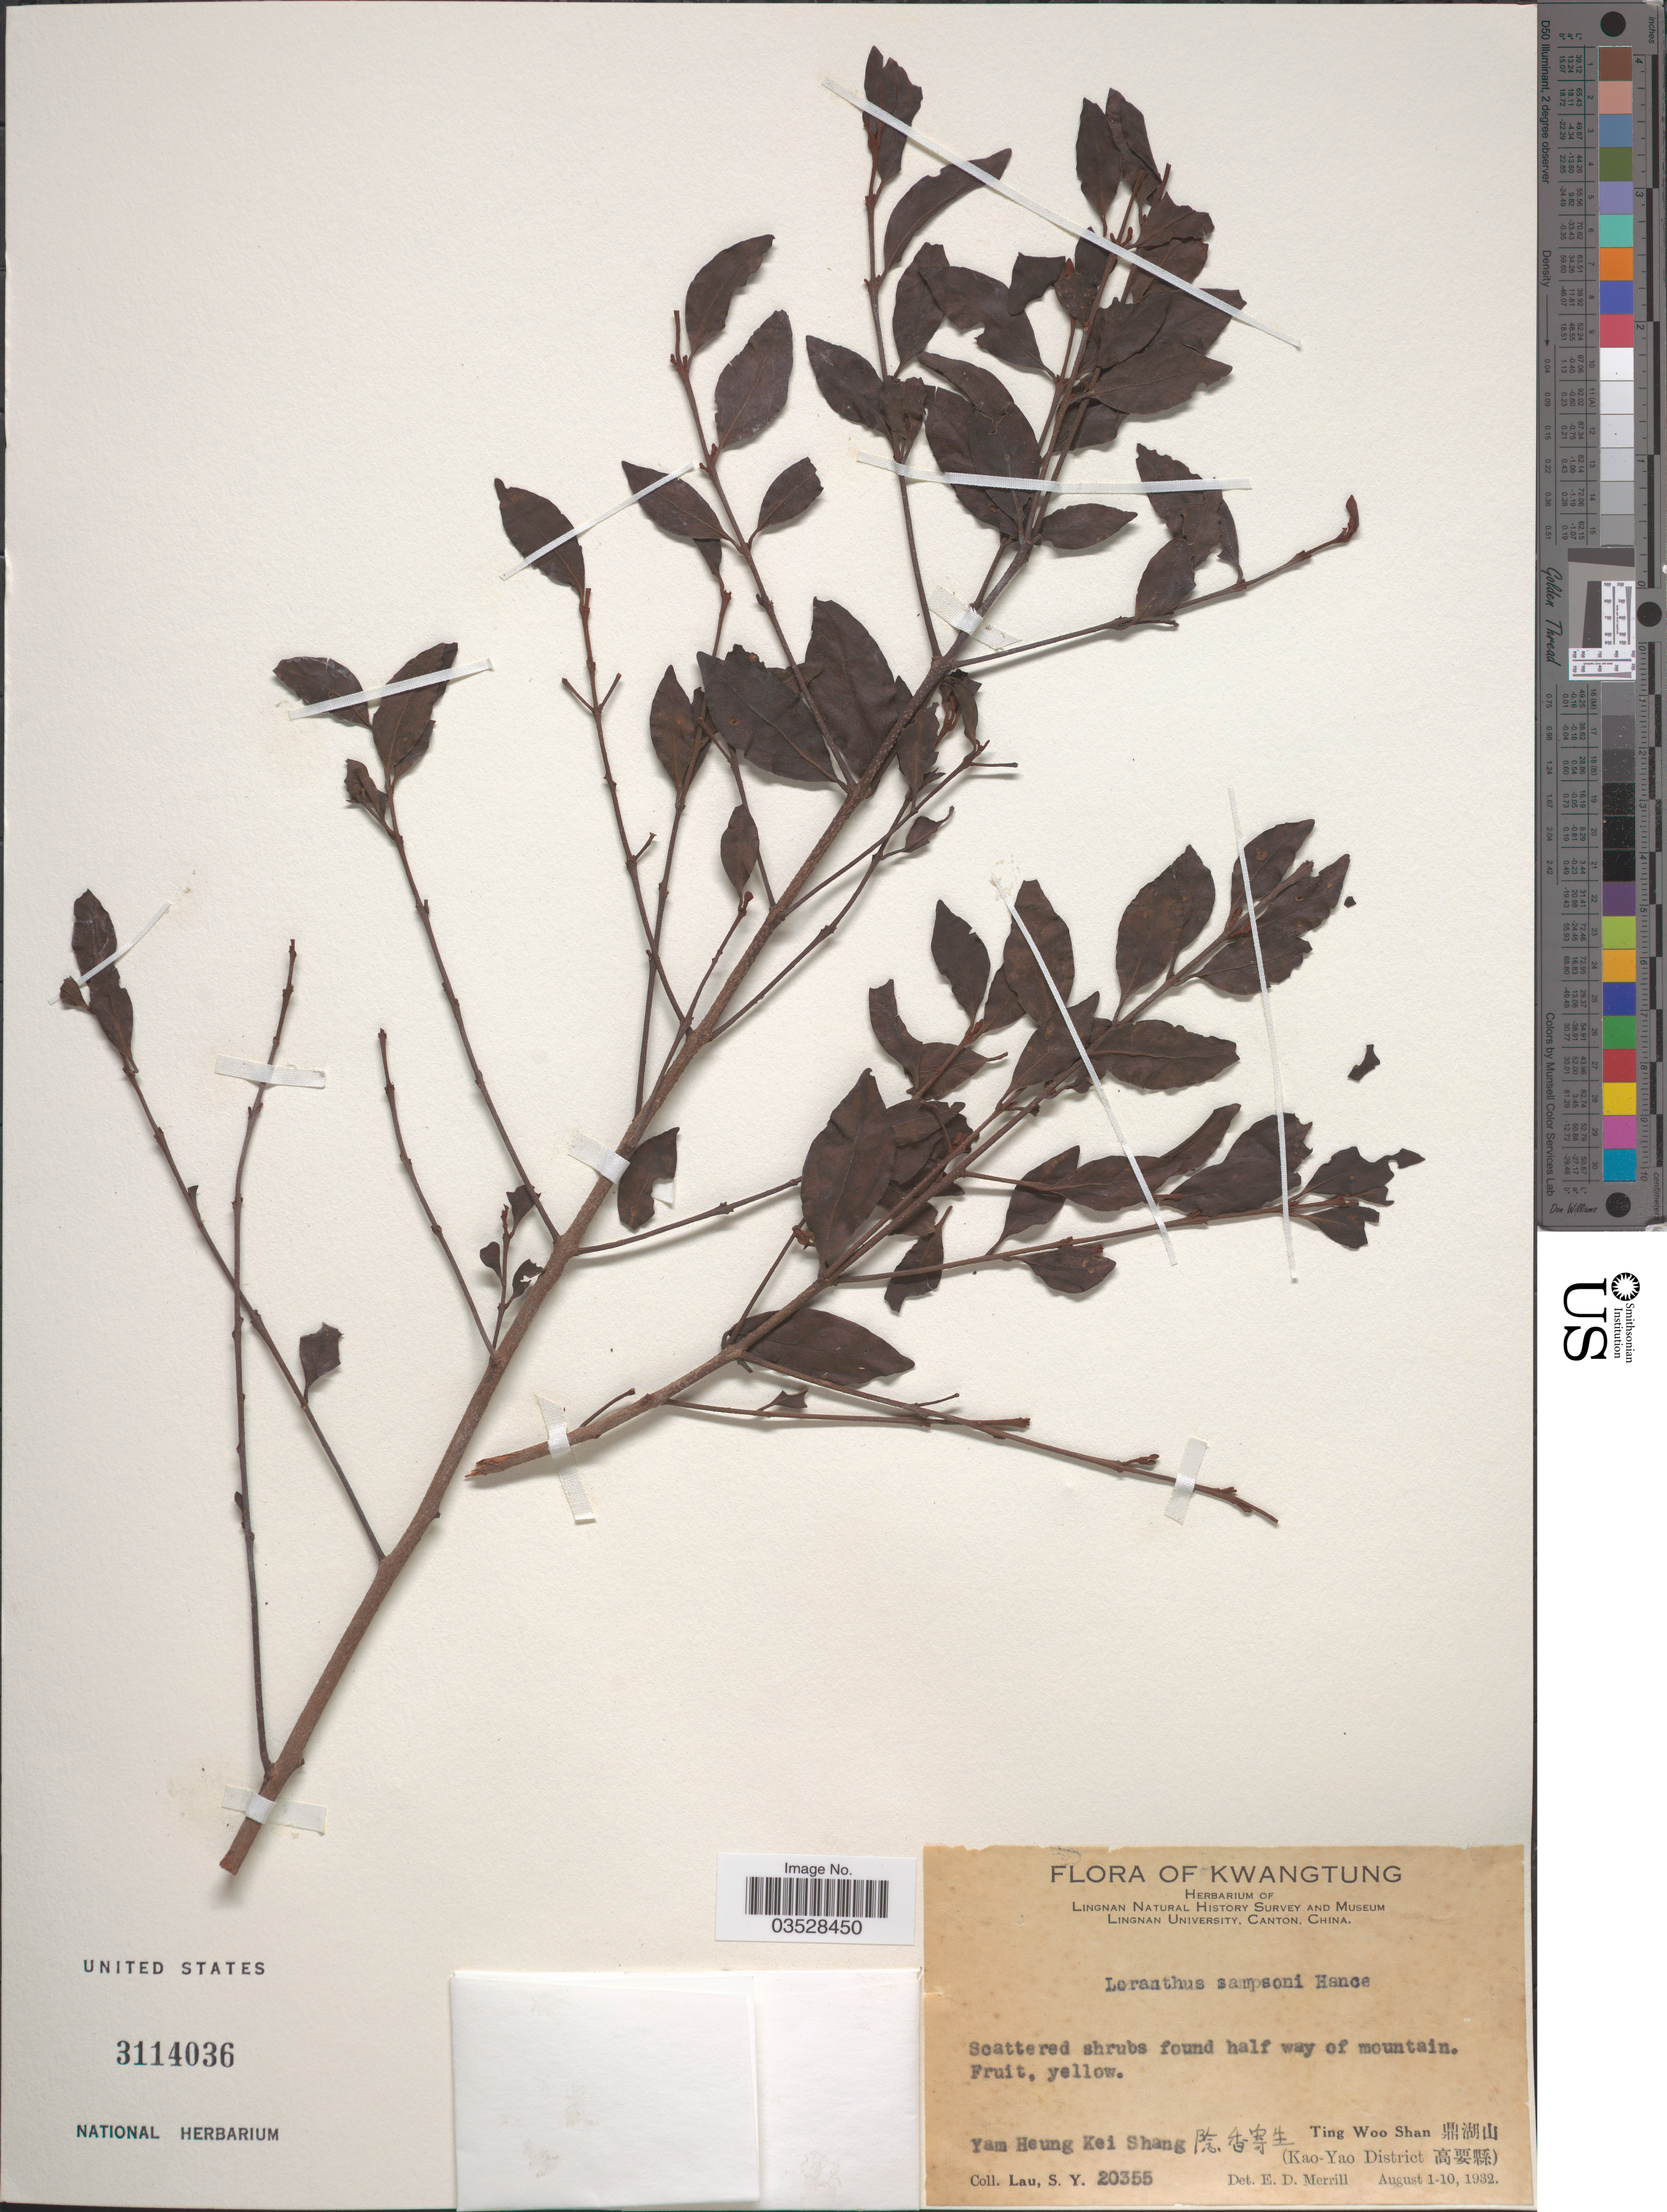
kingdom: Plantae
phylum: Tracheophyta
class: Magnoliopsida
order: Santalales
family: Loranthaceae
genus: Loranthus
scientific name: Loranthus sampsonii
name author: Hance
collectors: S. Y. Lau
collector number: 20355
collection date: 1932-08-01/1932-08-10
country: China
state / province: Guangdong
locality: Kwangtung. Yam Heung Kei Shang X. Ting Woo Shan X. (Kao-Yao District X).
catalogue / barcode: US 3114036